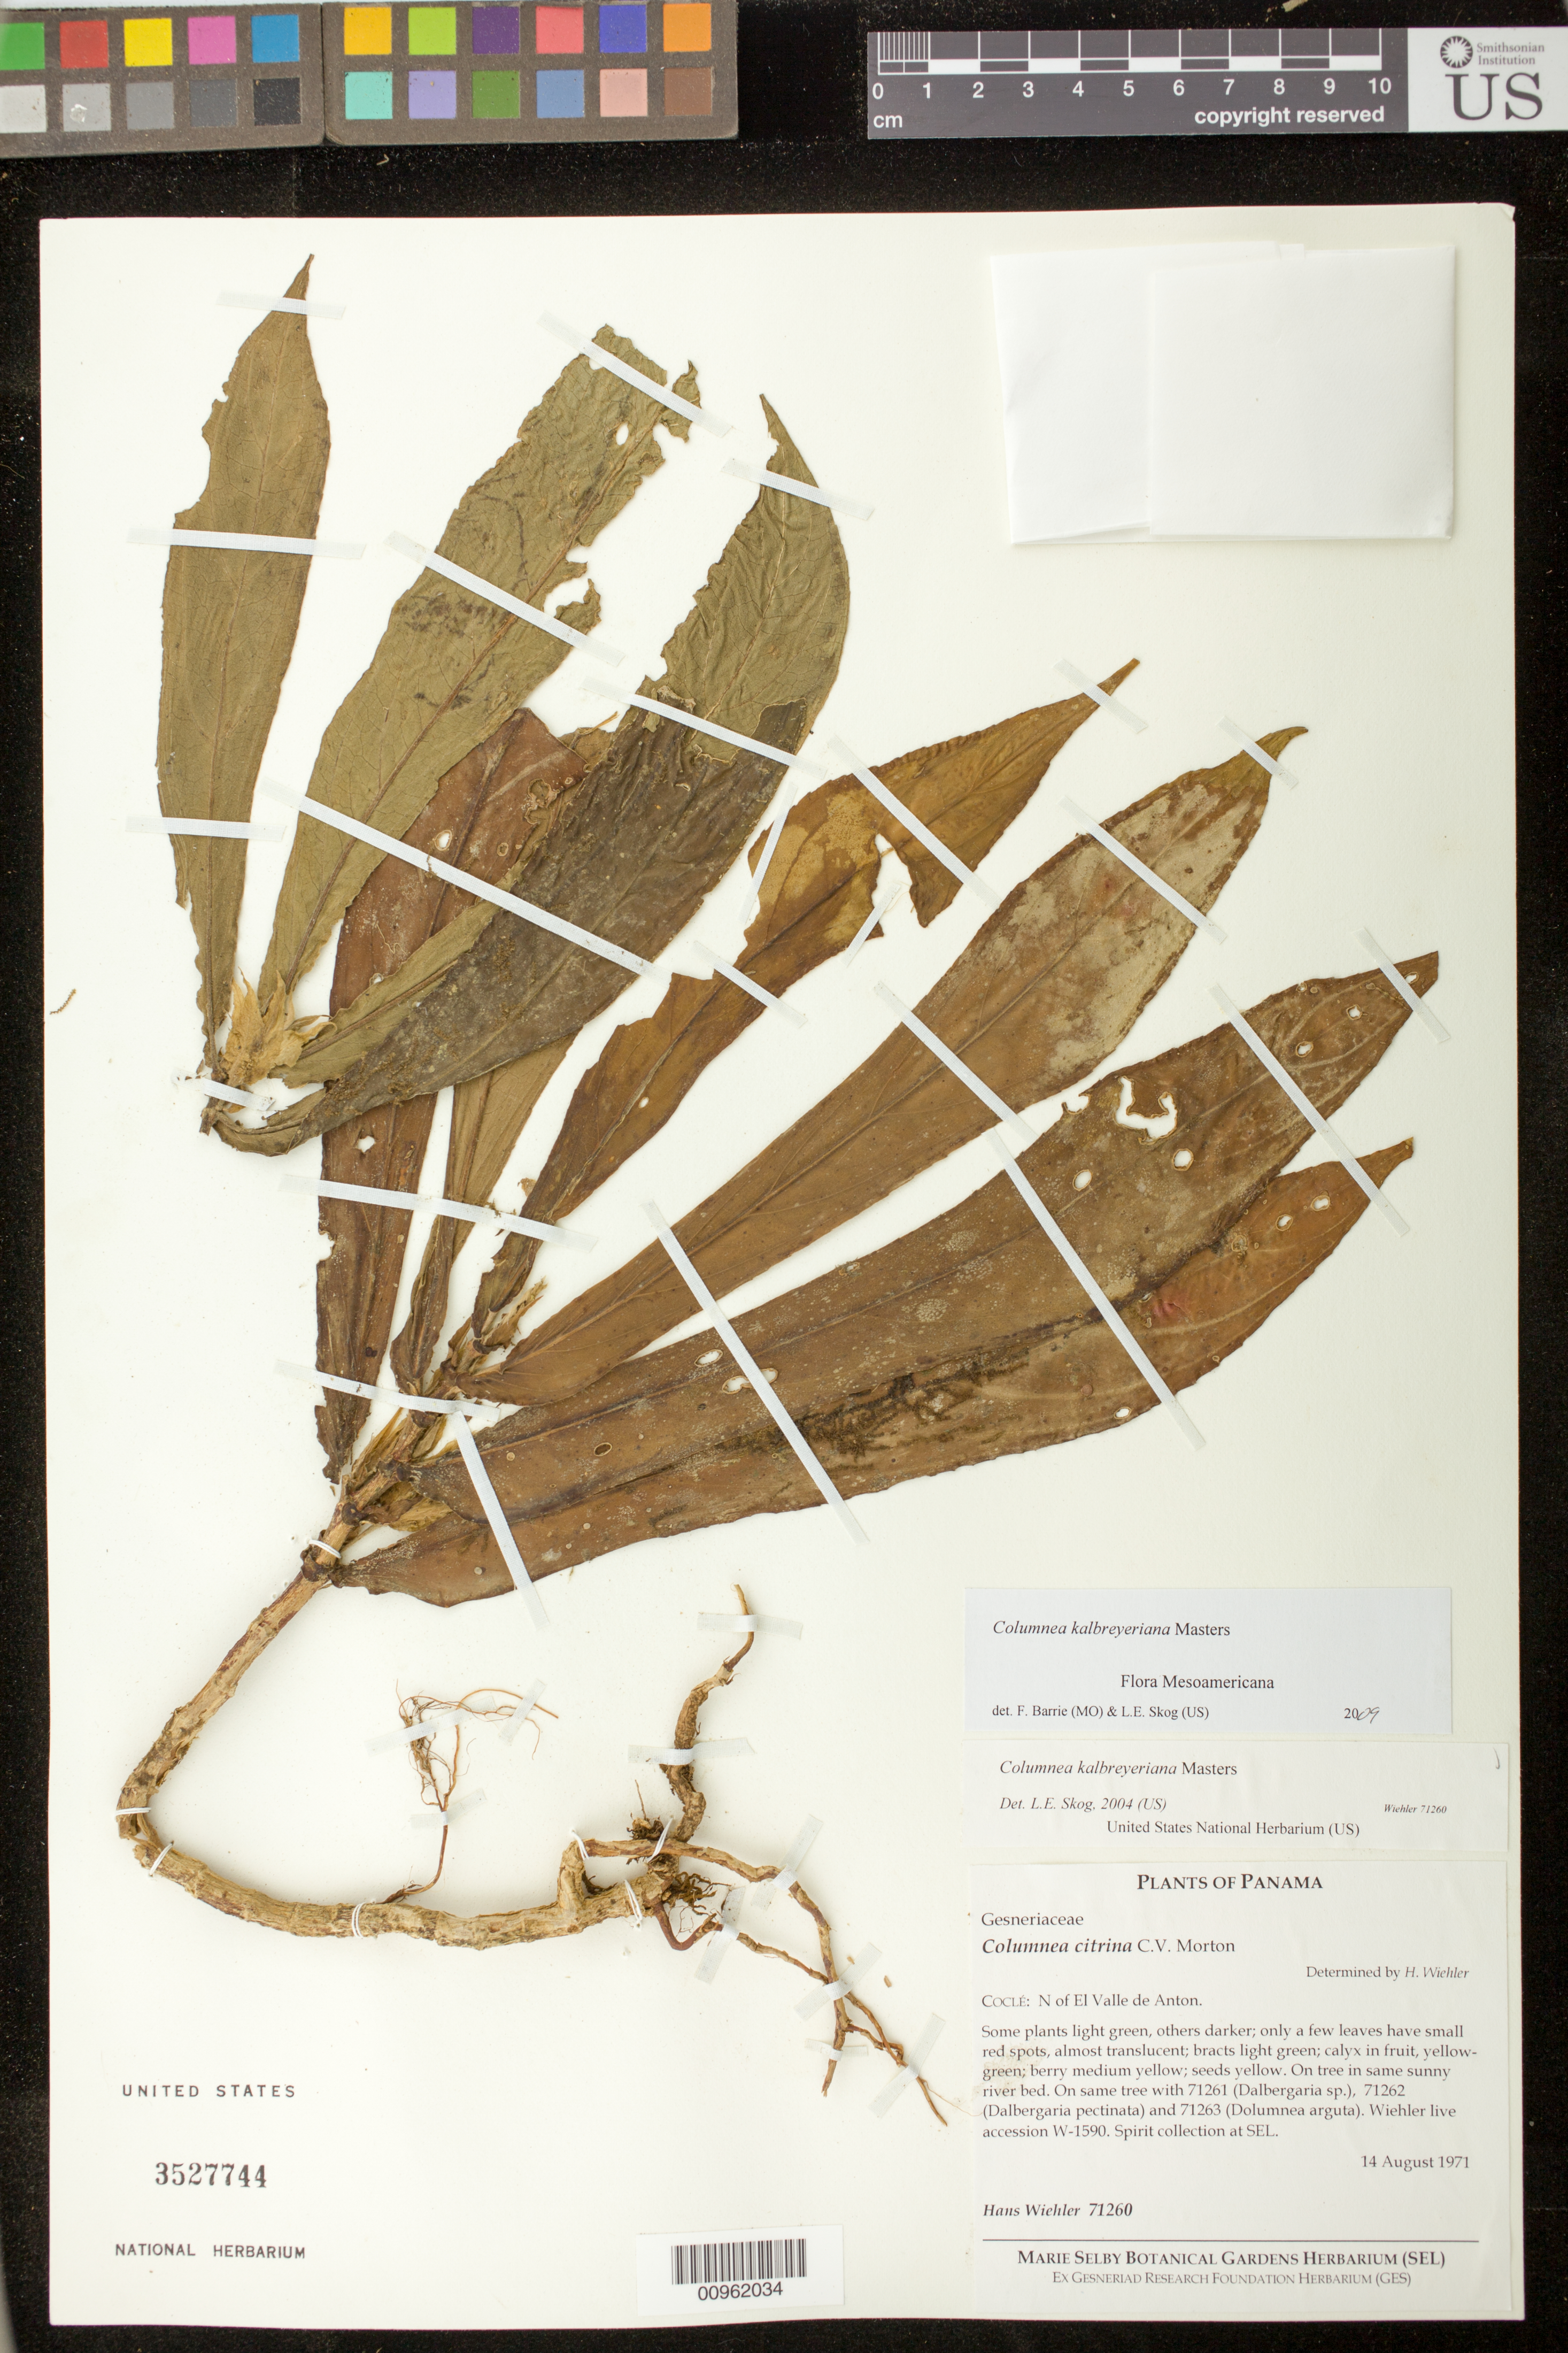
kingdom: Plantae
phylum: Tracheophyta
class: Magnoliopsida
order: Lamiales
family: Gesneriaceae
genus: Columnea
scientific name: Columnea kalbreyeriana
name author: Mast.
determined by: Skog, Laurence E.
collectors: H. J. Wiehler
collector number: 71260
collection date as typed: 14 Aug 1971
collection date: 1971-08-14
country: Panama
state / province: Coclé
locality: Coclé: N of El Valle de Anton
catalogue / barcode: US 3527744